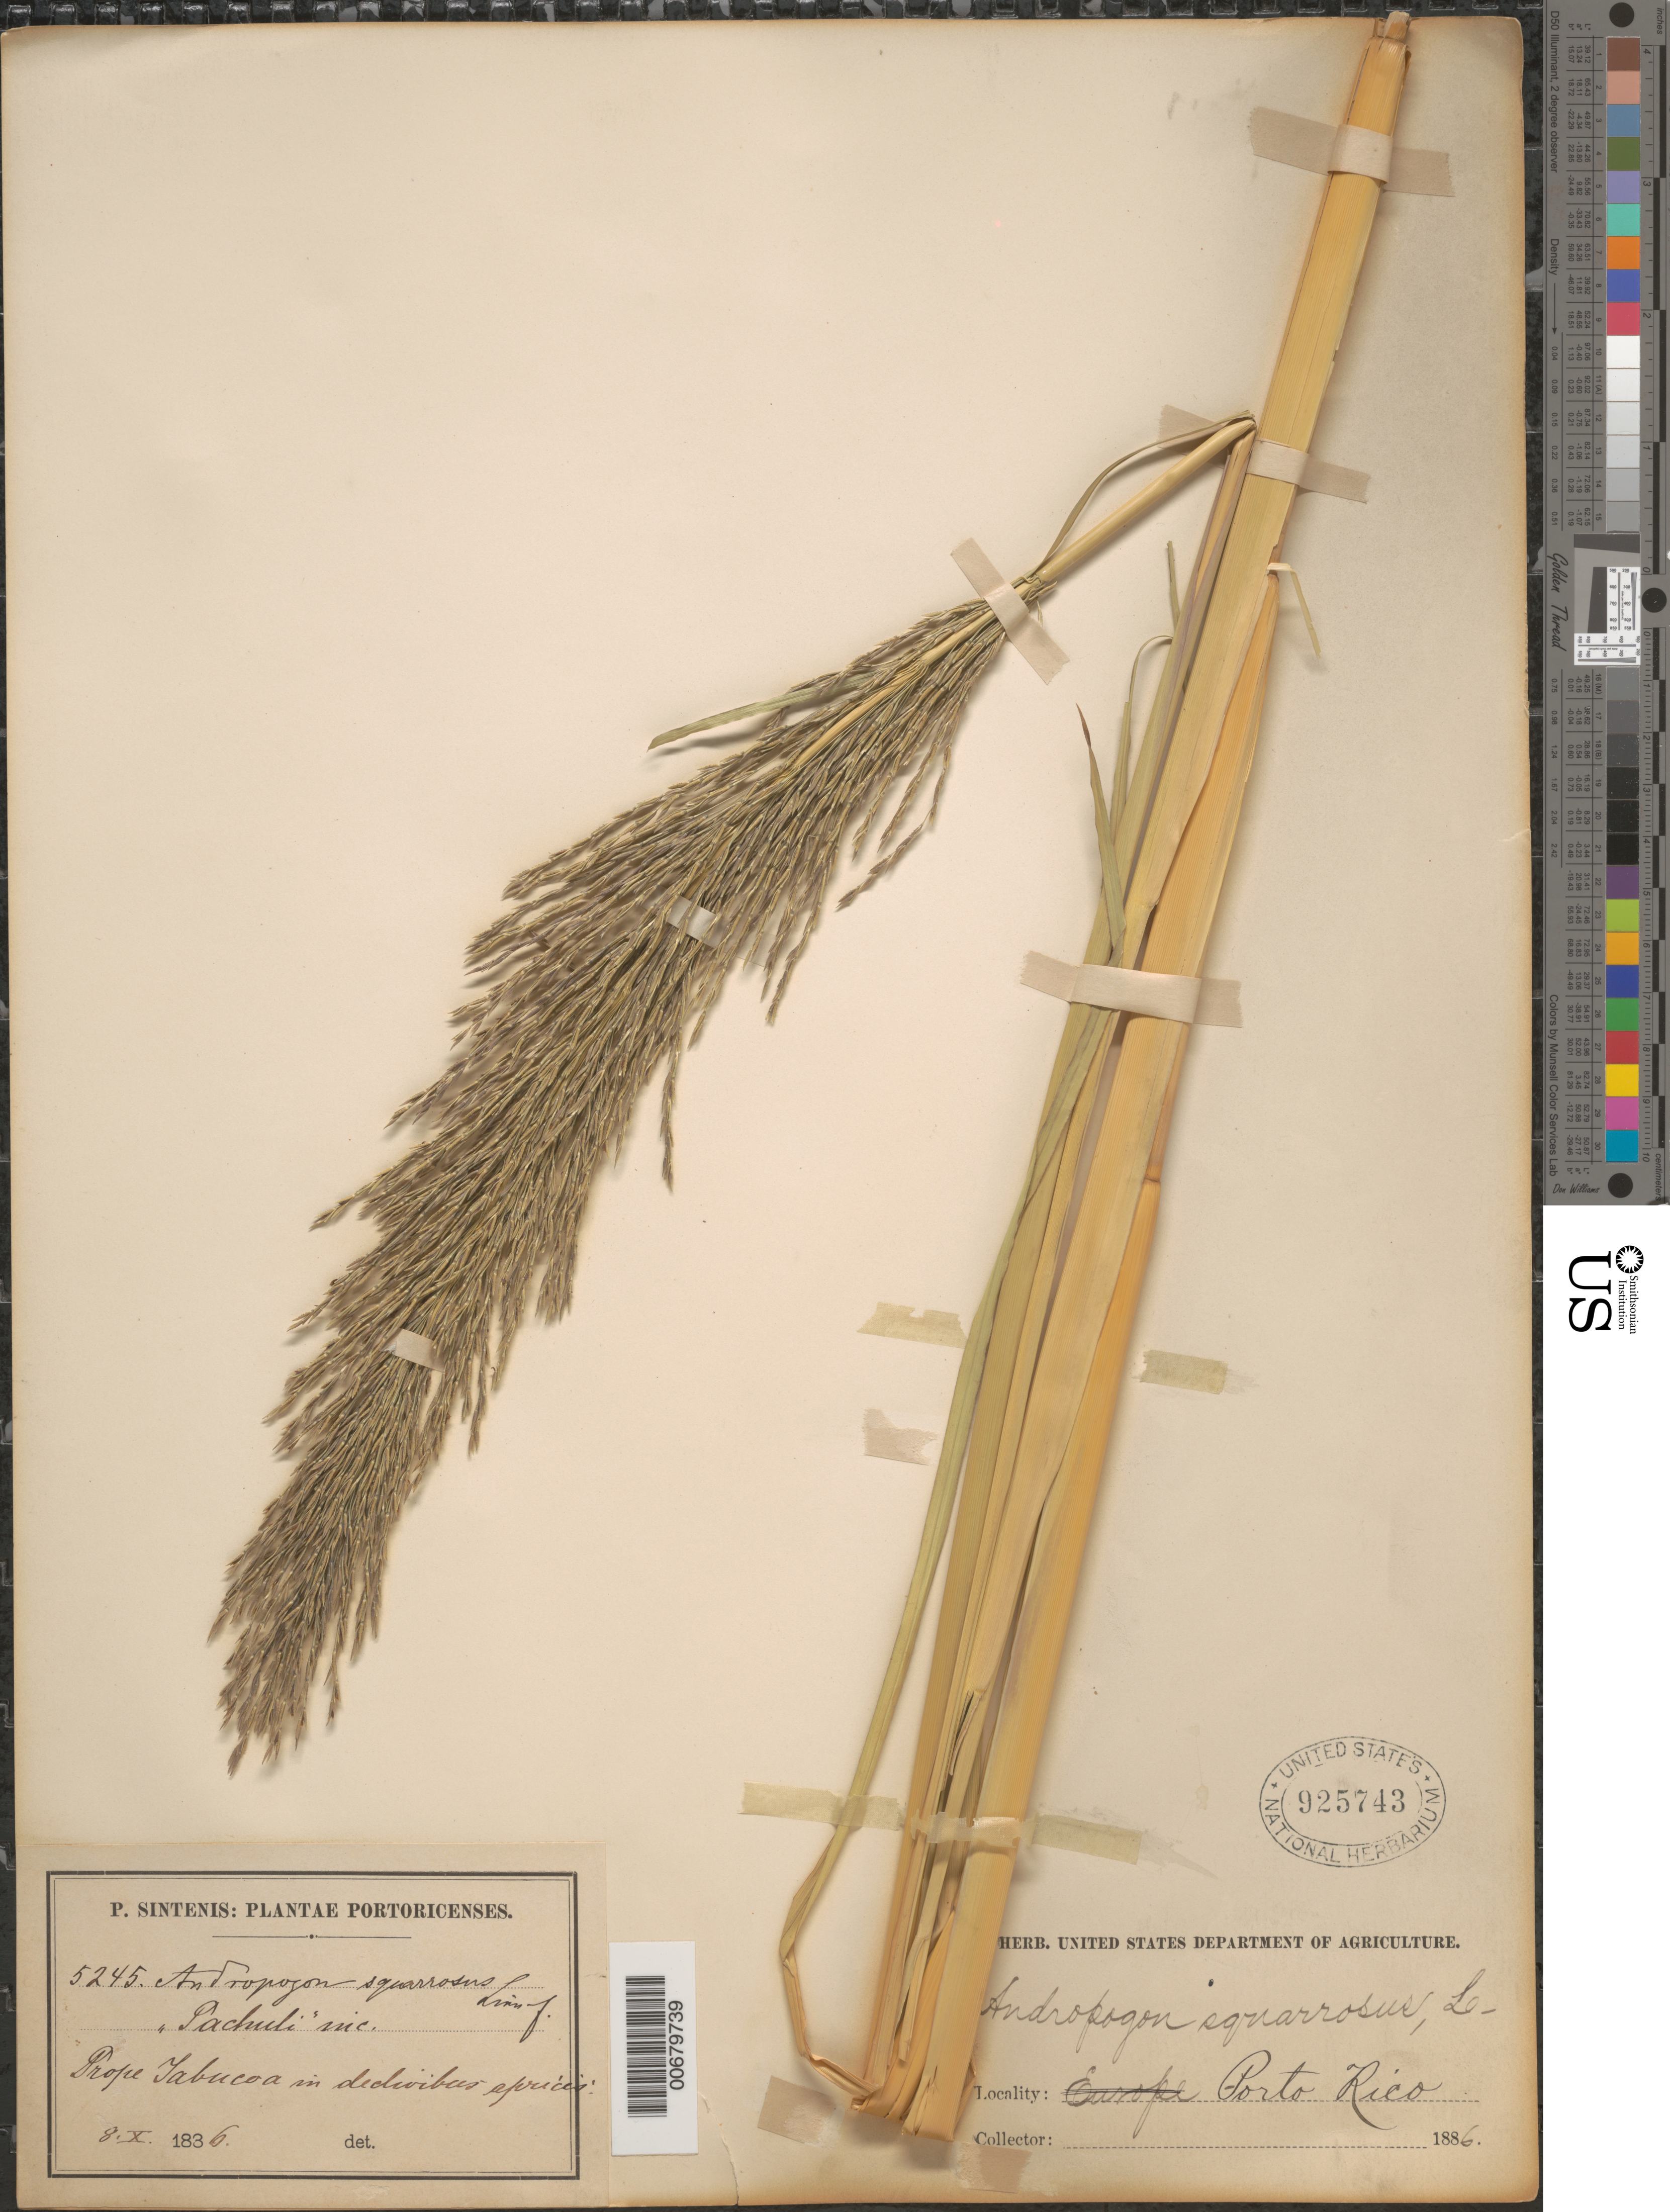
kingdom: Plantae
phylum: Tracheophyta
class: Liliopsida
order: Poales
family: Poaceae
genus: Vetiveria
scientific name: Vetiveria zizanioides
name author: (L.) Nash ex Small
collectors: P. Sintenis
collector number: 5245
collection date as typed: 08 Oct 1886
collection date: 1886-10-08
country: Puerto Rico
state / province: Yabucoa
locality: Prope Yabucoa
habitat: In declivibus aprices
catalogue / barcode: US 925743